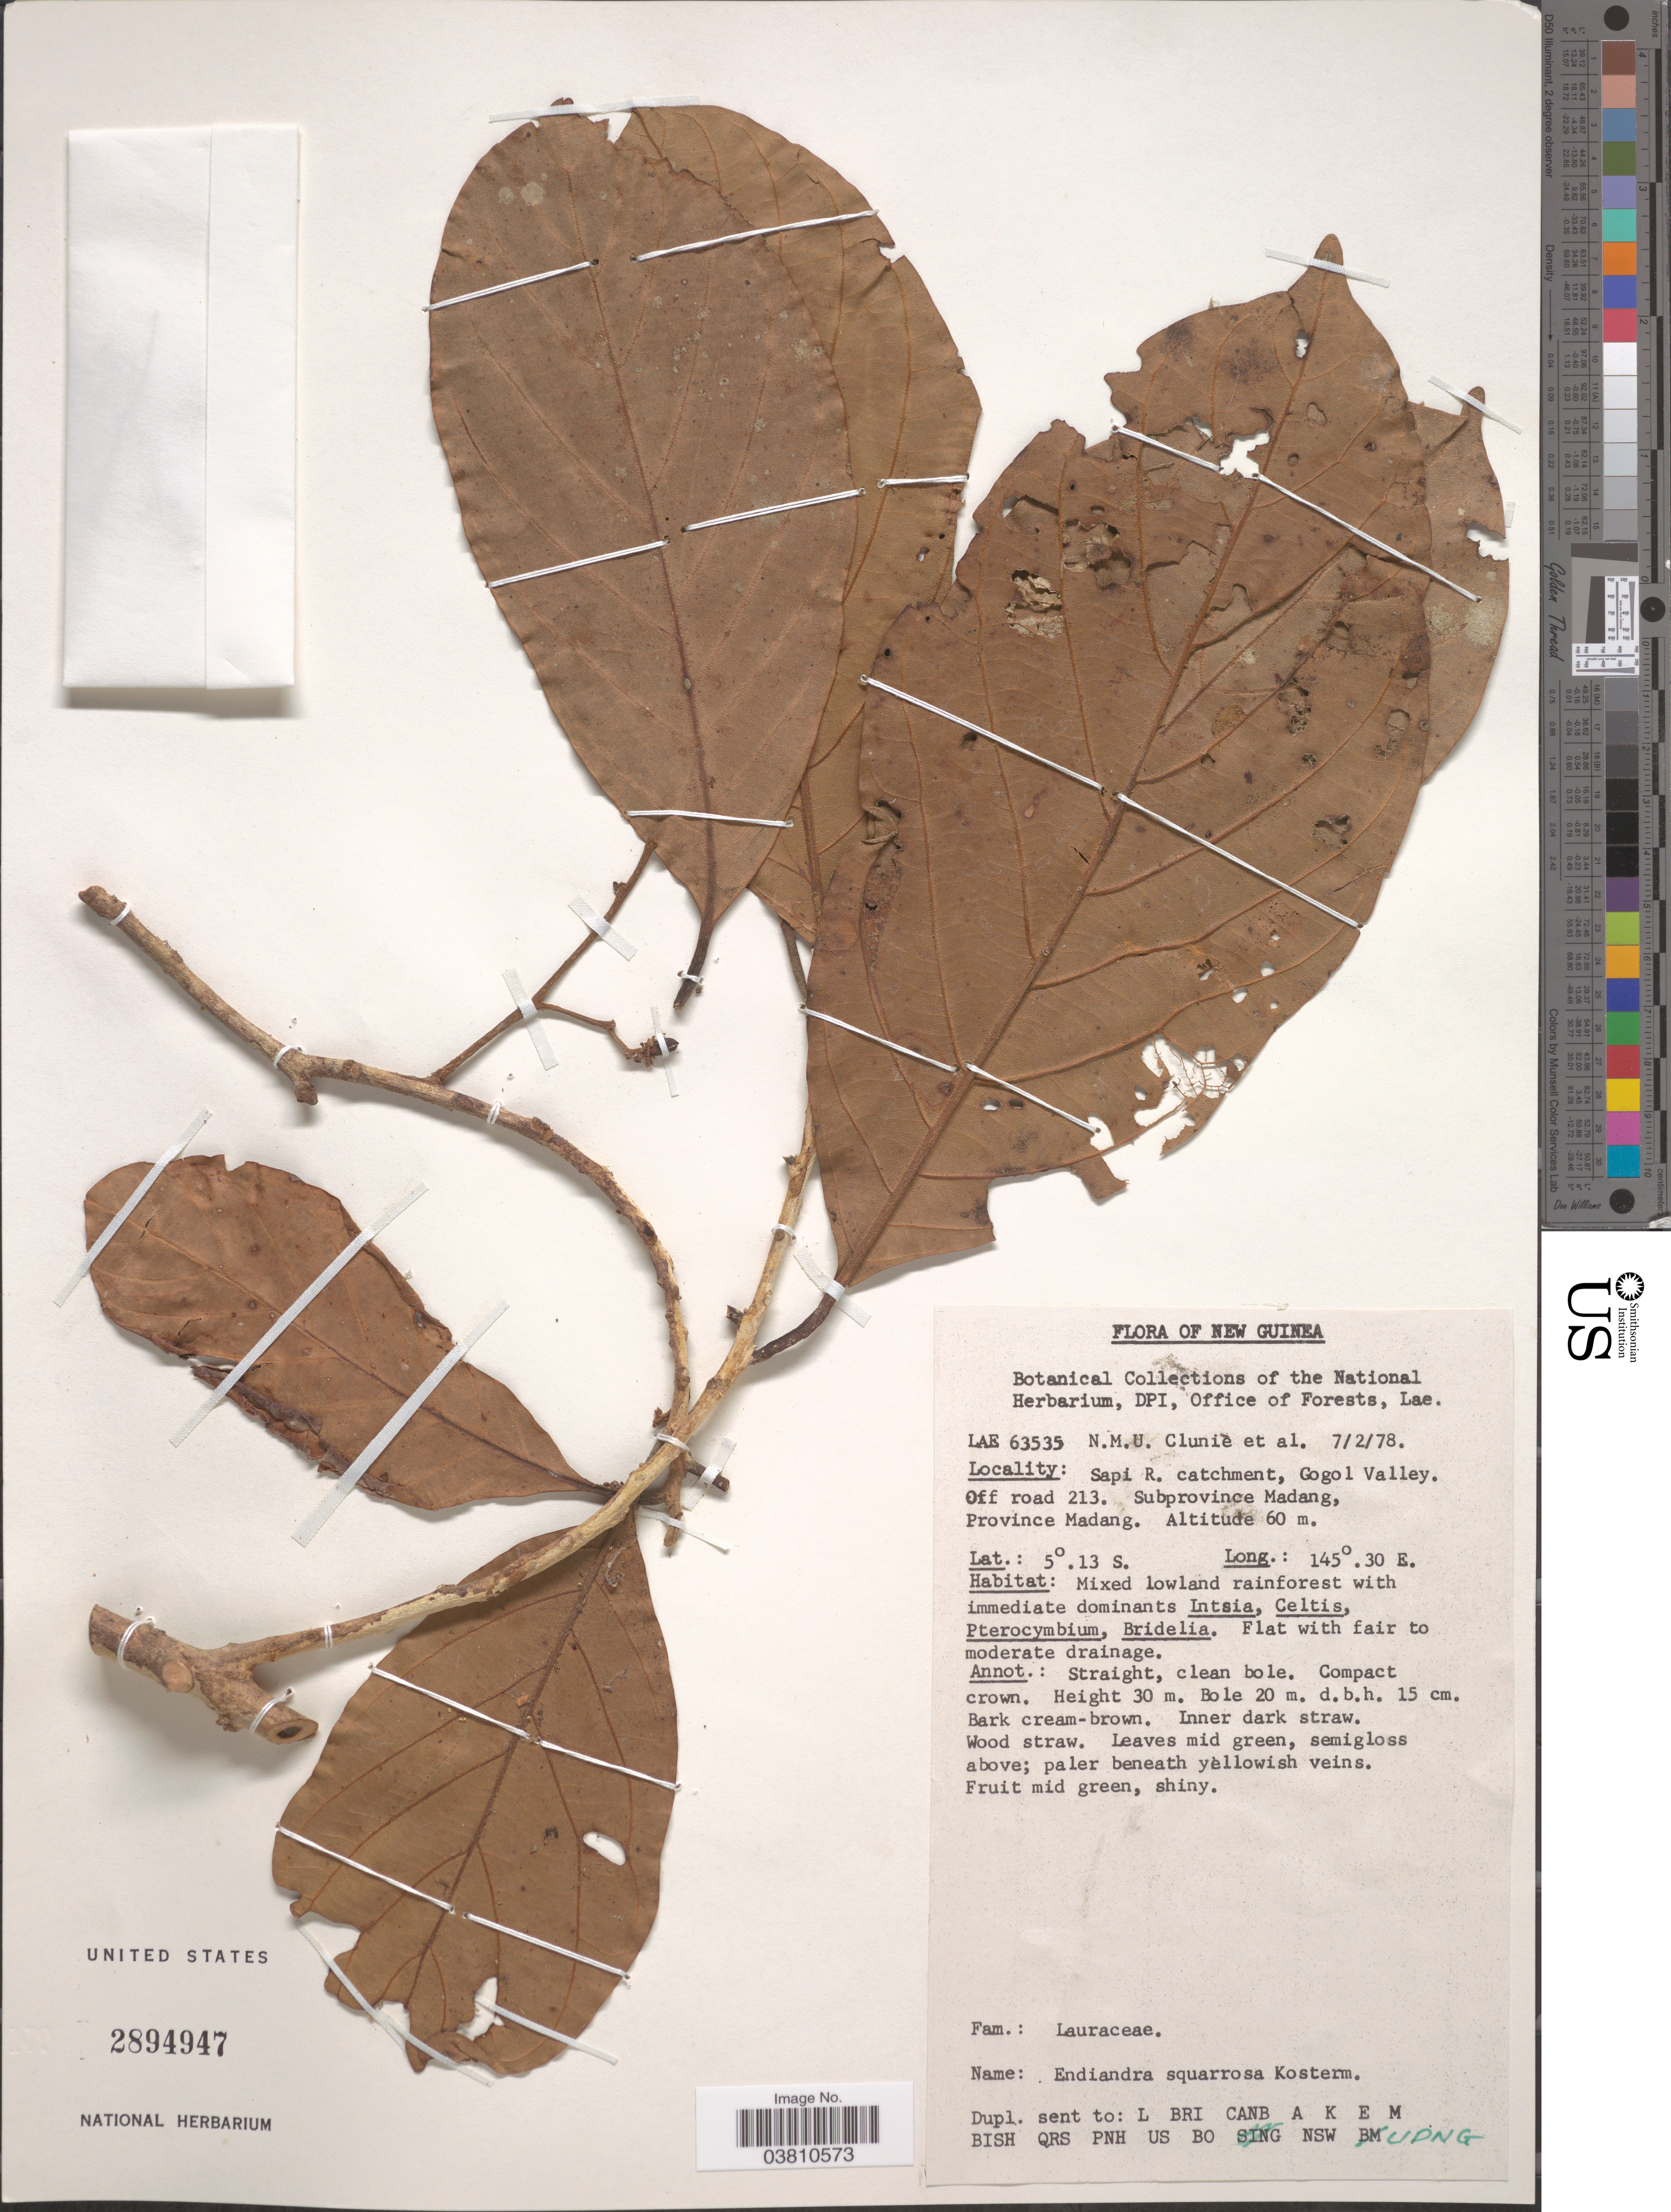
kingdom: Plantae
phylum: Tracheophyta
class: Magnoliopsida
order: Laurales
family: Lauraceae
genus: Endiandra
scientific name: Endiandra squarrosa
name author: Kosterm.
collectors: N.M.U. Clunie & et al.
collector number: LAE 63535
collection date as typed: Transcribed d/m/y: 7/2/78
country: Papua New Guinea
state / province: Madang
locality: New Guinea. Sapi R. catchment, Gogol Valley. Off road 213. Subprovince Madang.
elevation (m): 60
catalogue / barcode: US 2894947